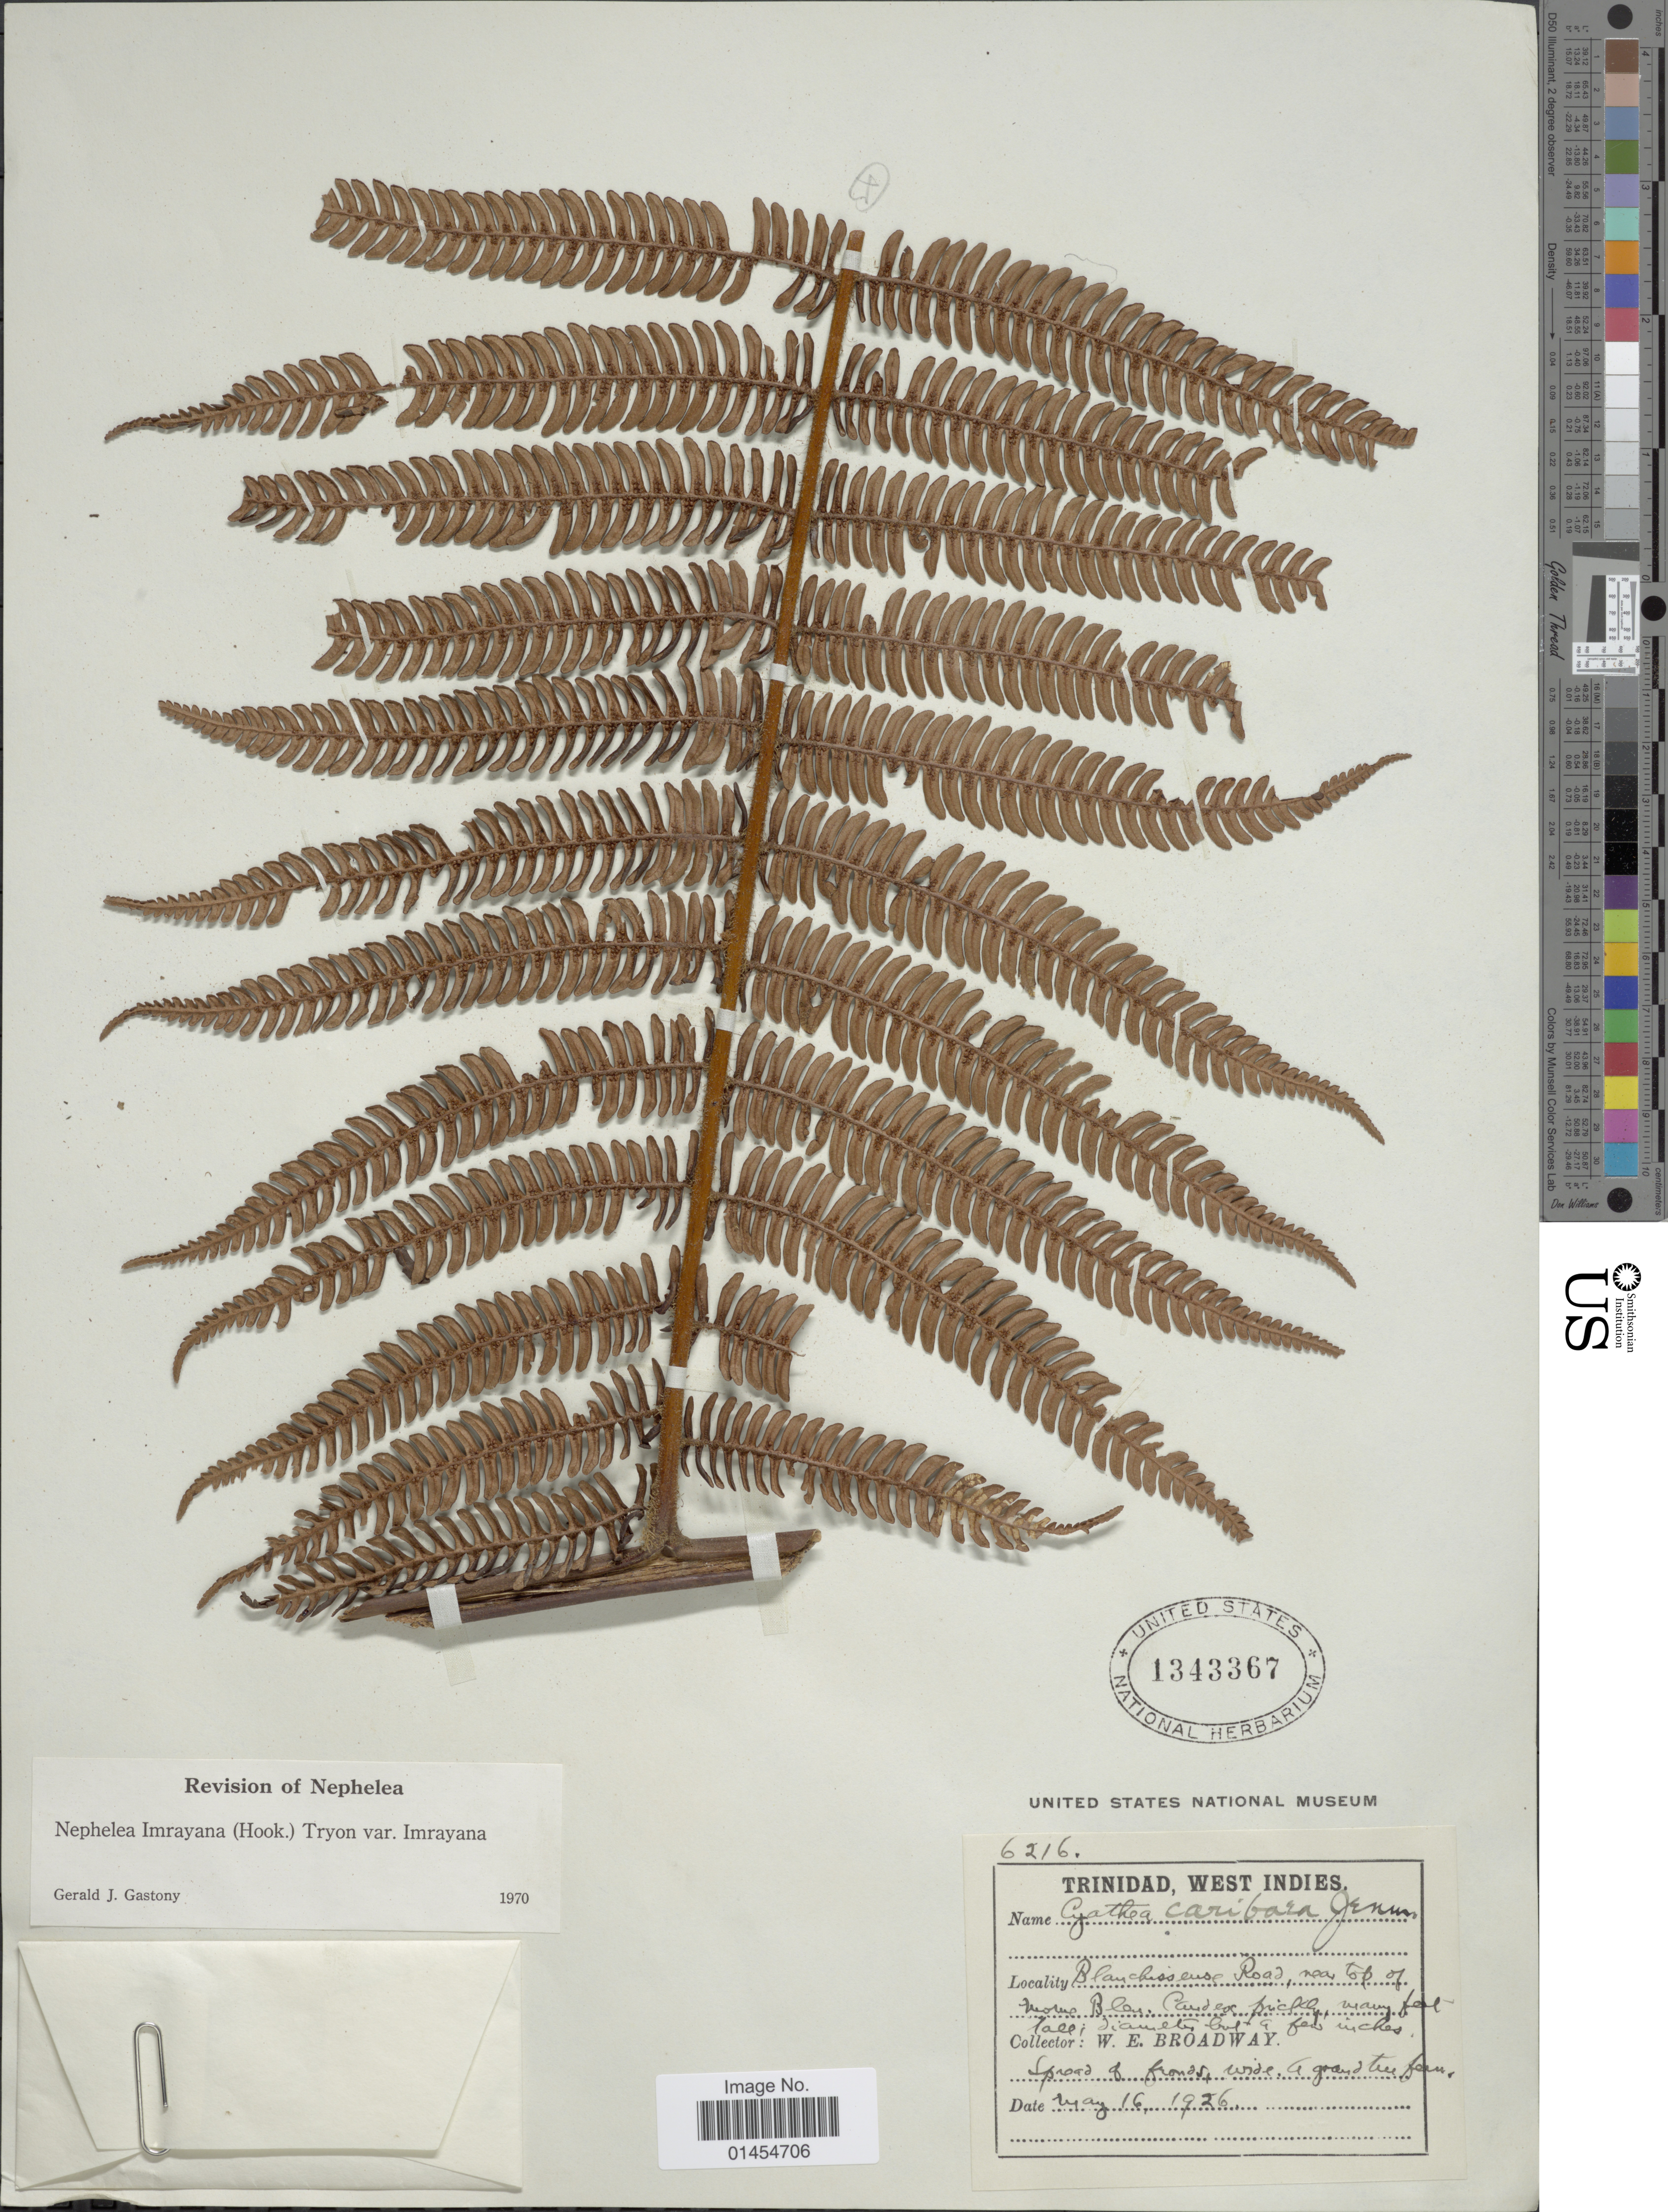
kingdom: Plantae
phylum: Tracheophyta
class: Polypodiopsida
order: Cyatheales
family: Cyatheaceae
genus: Alsophila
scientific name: Alsophila imrayana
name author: (Hook.) D.S. Conant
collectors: W. E. Broadway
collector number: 6216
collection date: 1926-05-16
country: Trinidad and Tobago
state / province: Trinidad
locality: West Indies. Blanchisseuse Road, near top of Morne Bleu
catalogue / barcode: US 1343367